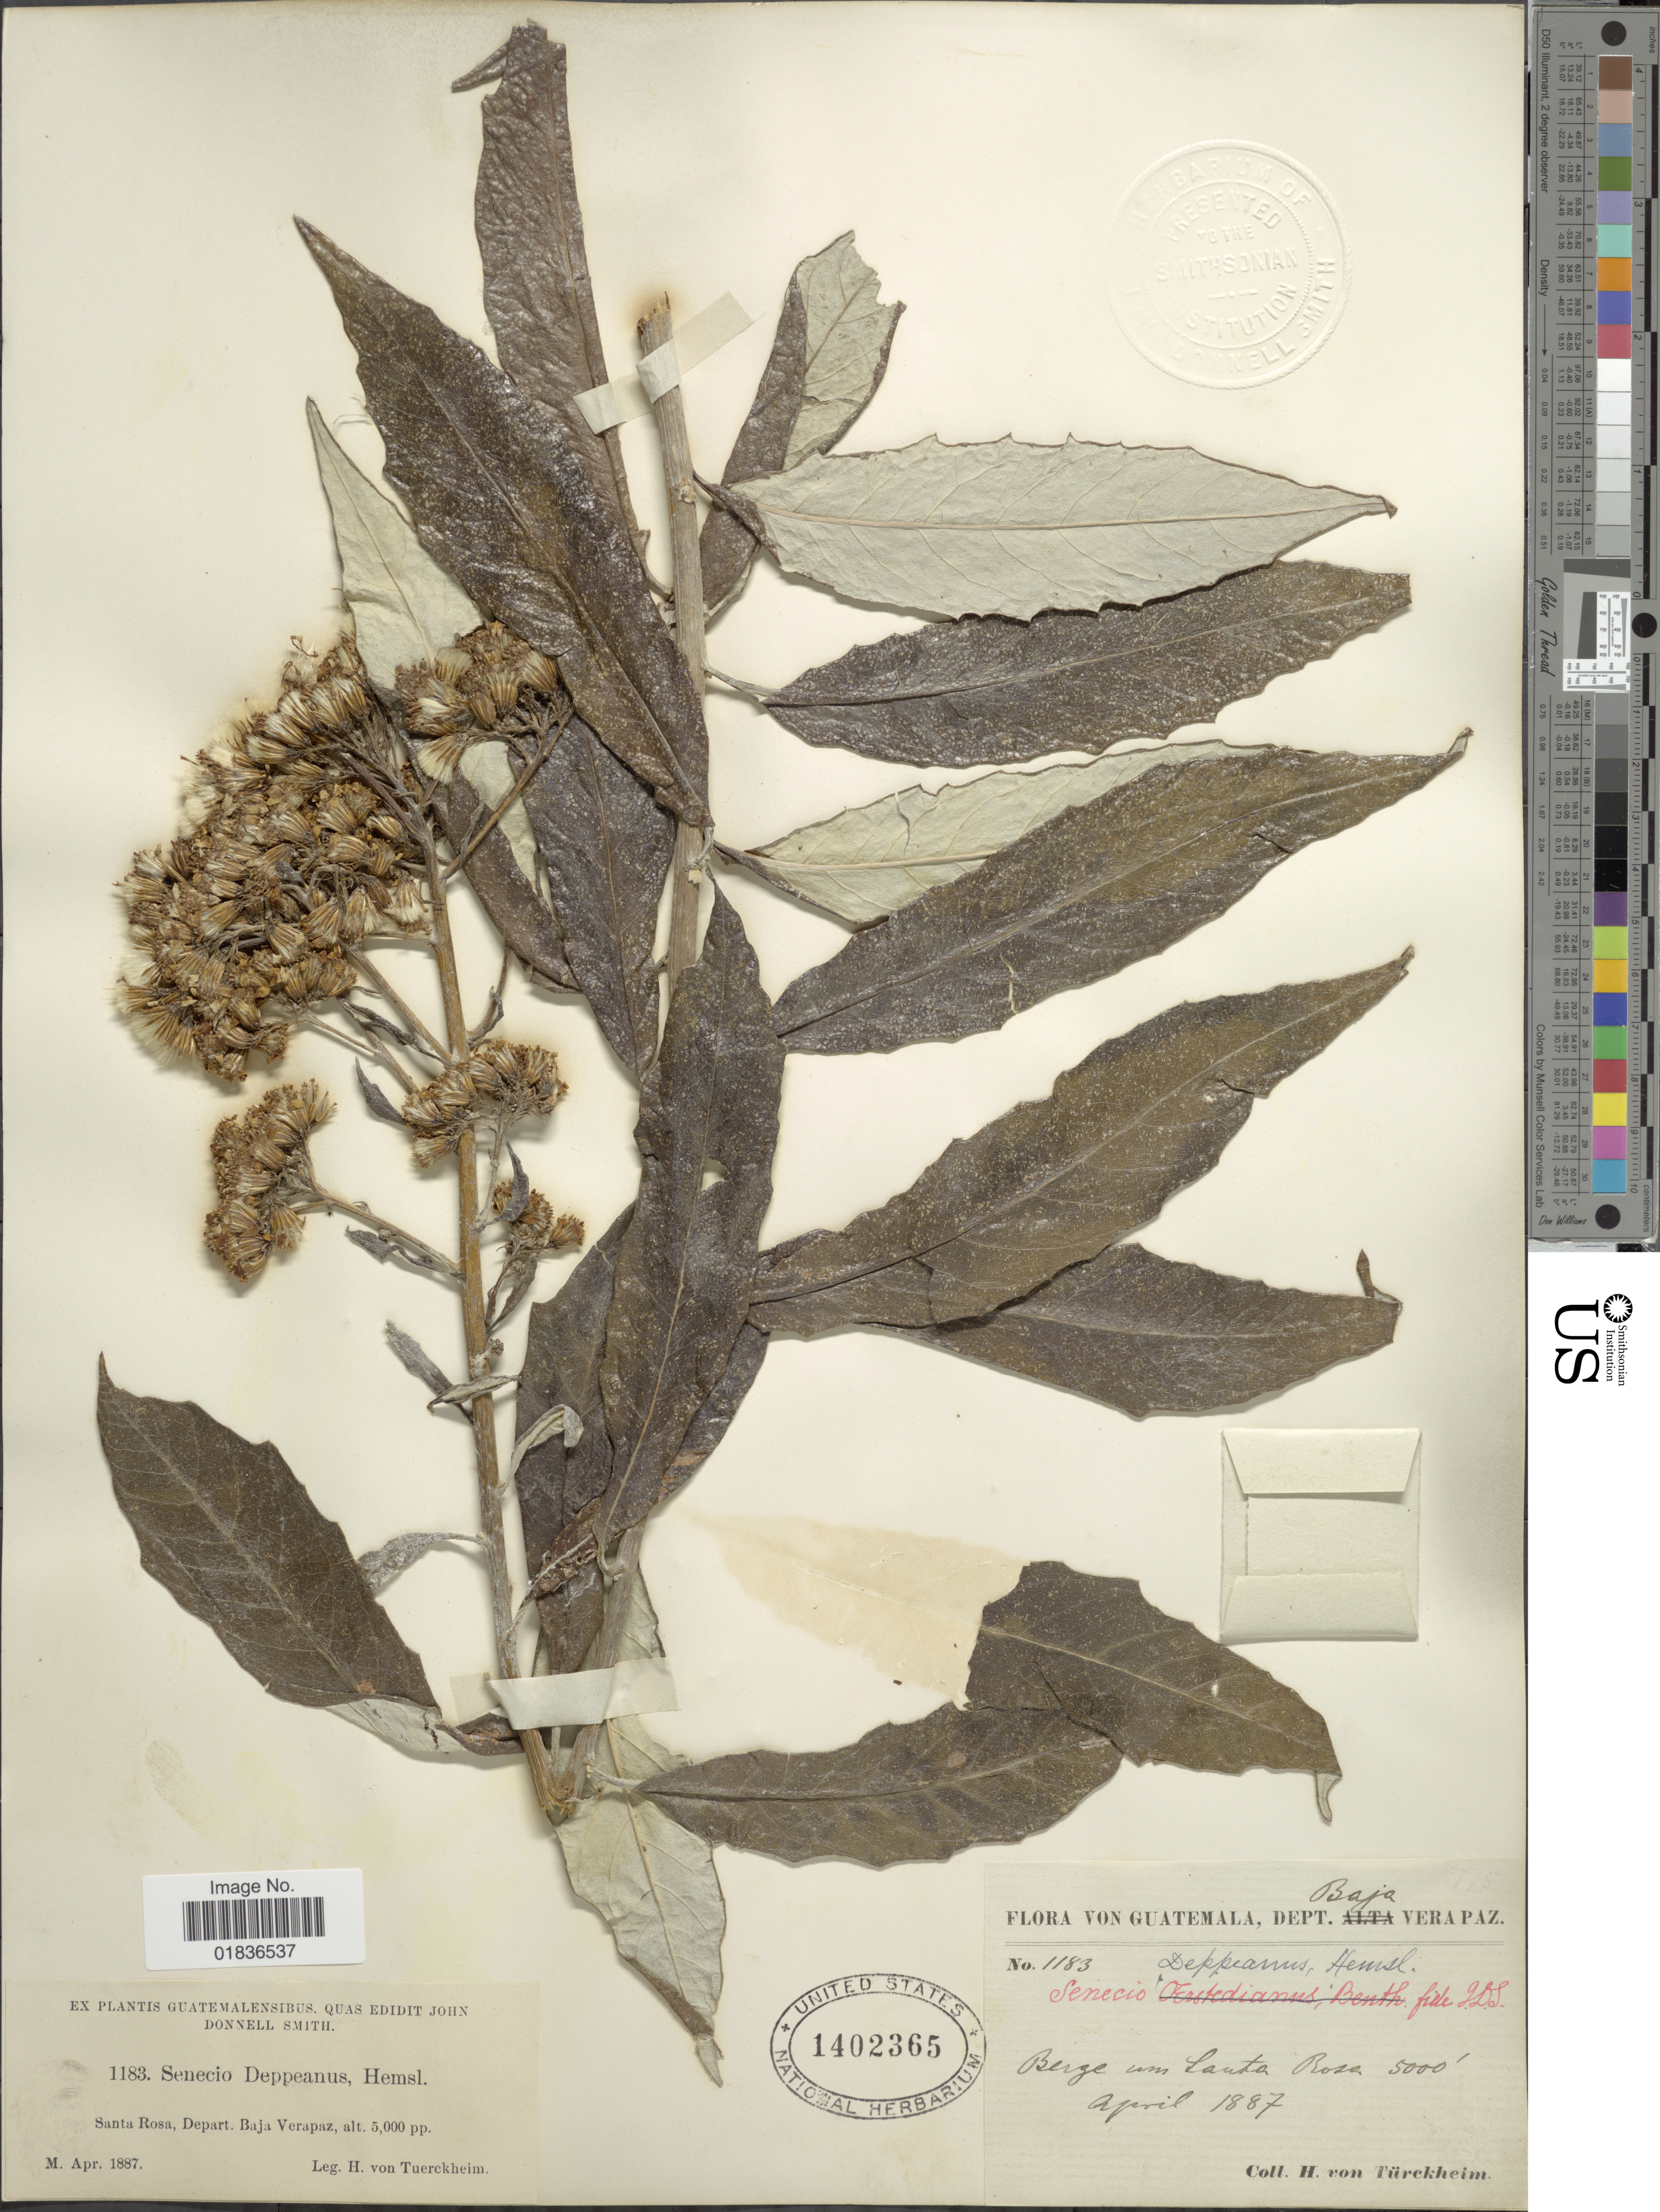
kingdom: Plantae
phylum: Tracheophyta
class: Magnoliopsida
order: Asterales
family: Asteraceae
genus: Senecio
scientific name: Senecio deppeanus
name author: Hemsl.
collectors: H. von Türckheim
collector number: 1183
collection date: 1887-04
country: Guatemala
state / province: Baja Verapaz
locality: Berge um Santa Rosa [mountains around Santa Rosa]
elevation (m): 1524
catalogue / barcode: US 1402365